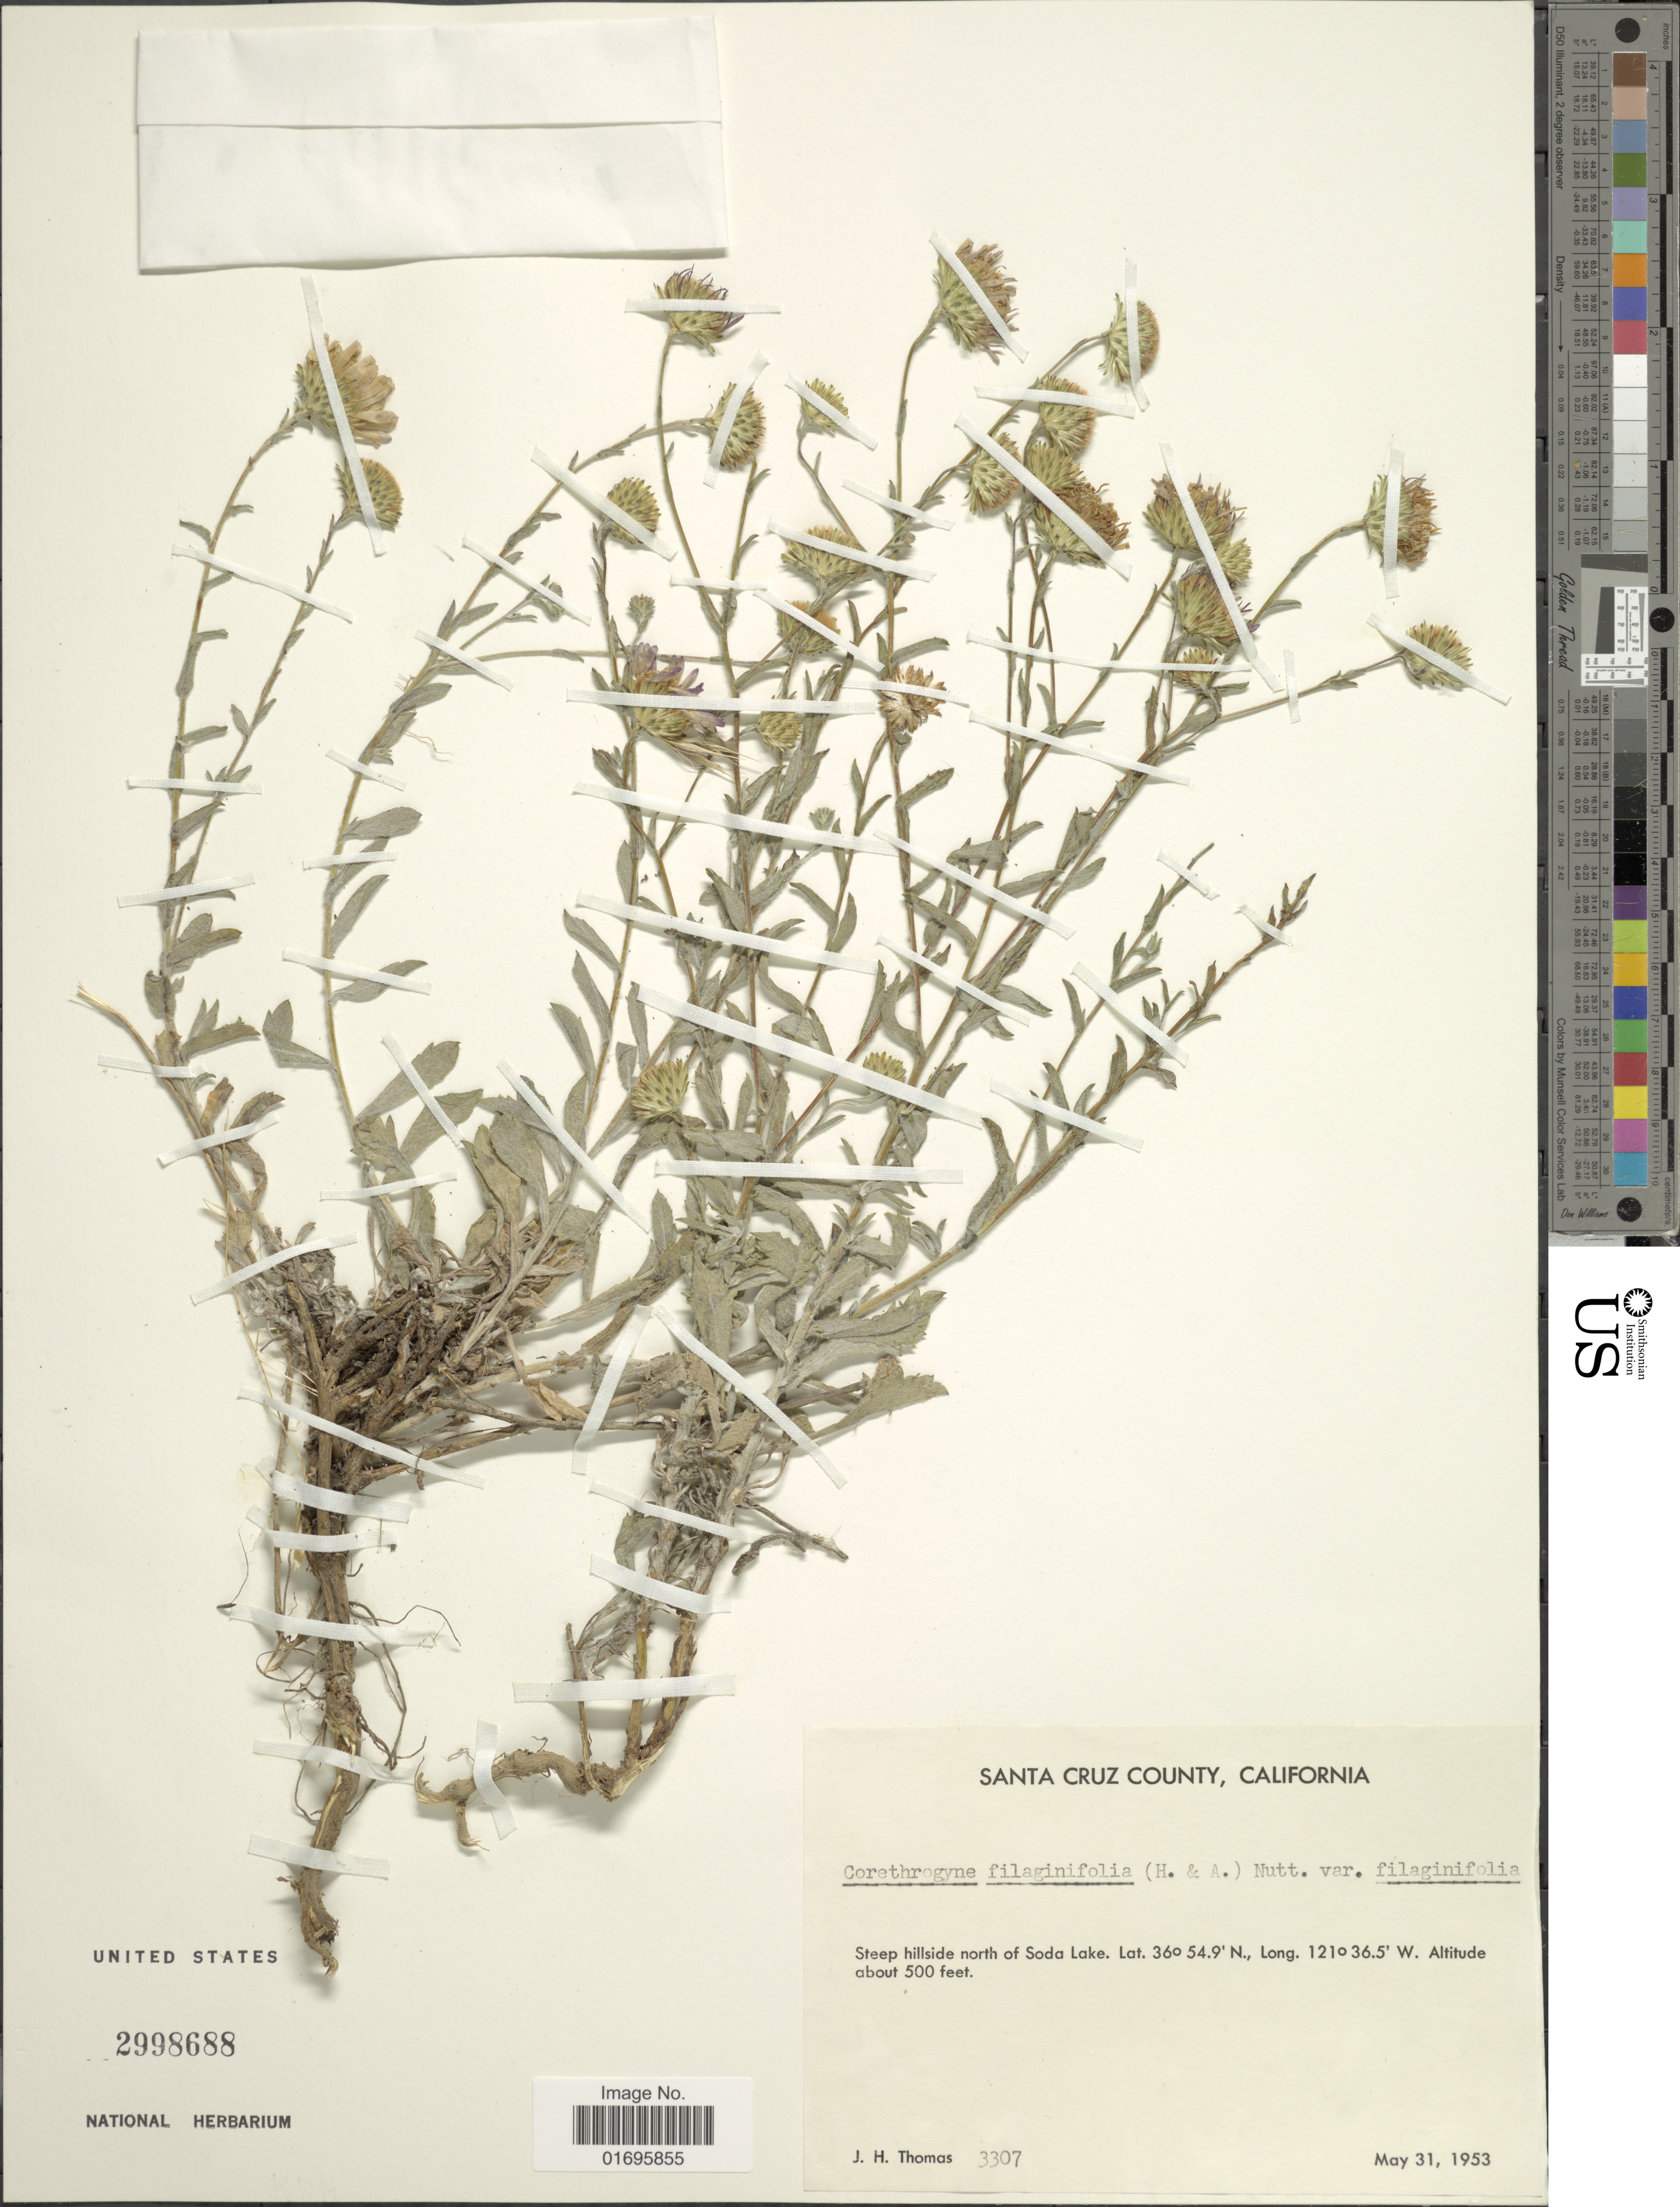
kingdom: Plantae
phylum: Tracheophyta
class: Magnoliopsida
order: Asterales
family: Asteraceae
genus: Corethrogyne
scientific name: Corethrogyne filaginifolia var. filaginifolia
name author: (Hook.) Nutt.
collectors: J. H. Thomas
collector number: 3307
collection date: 1953-05-31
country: United States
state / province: California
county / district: Santa Cruz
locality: Santa Cruz County, California. Steep hillside north of Soda Lake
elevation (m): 152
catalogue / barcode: US 2998688